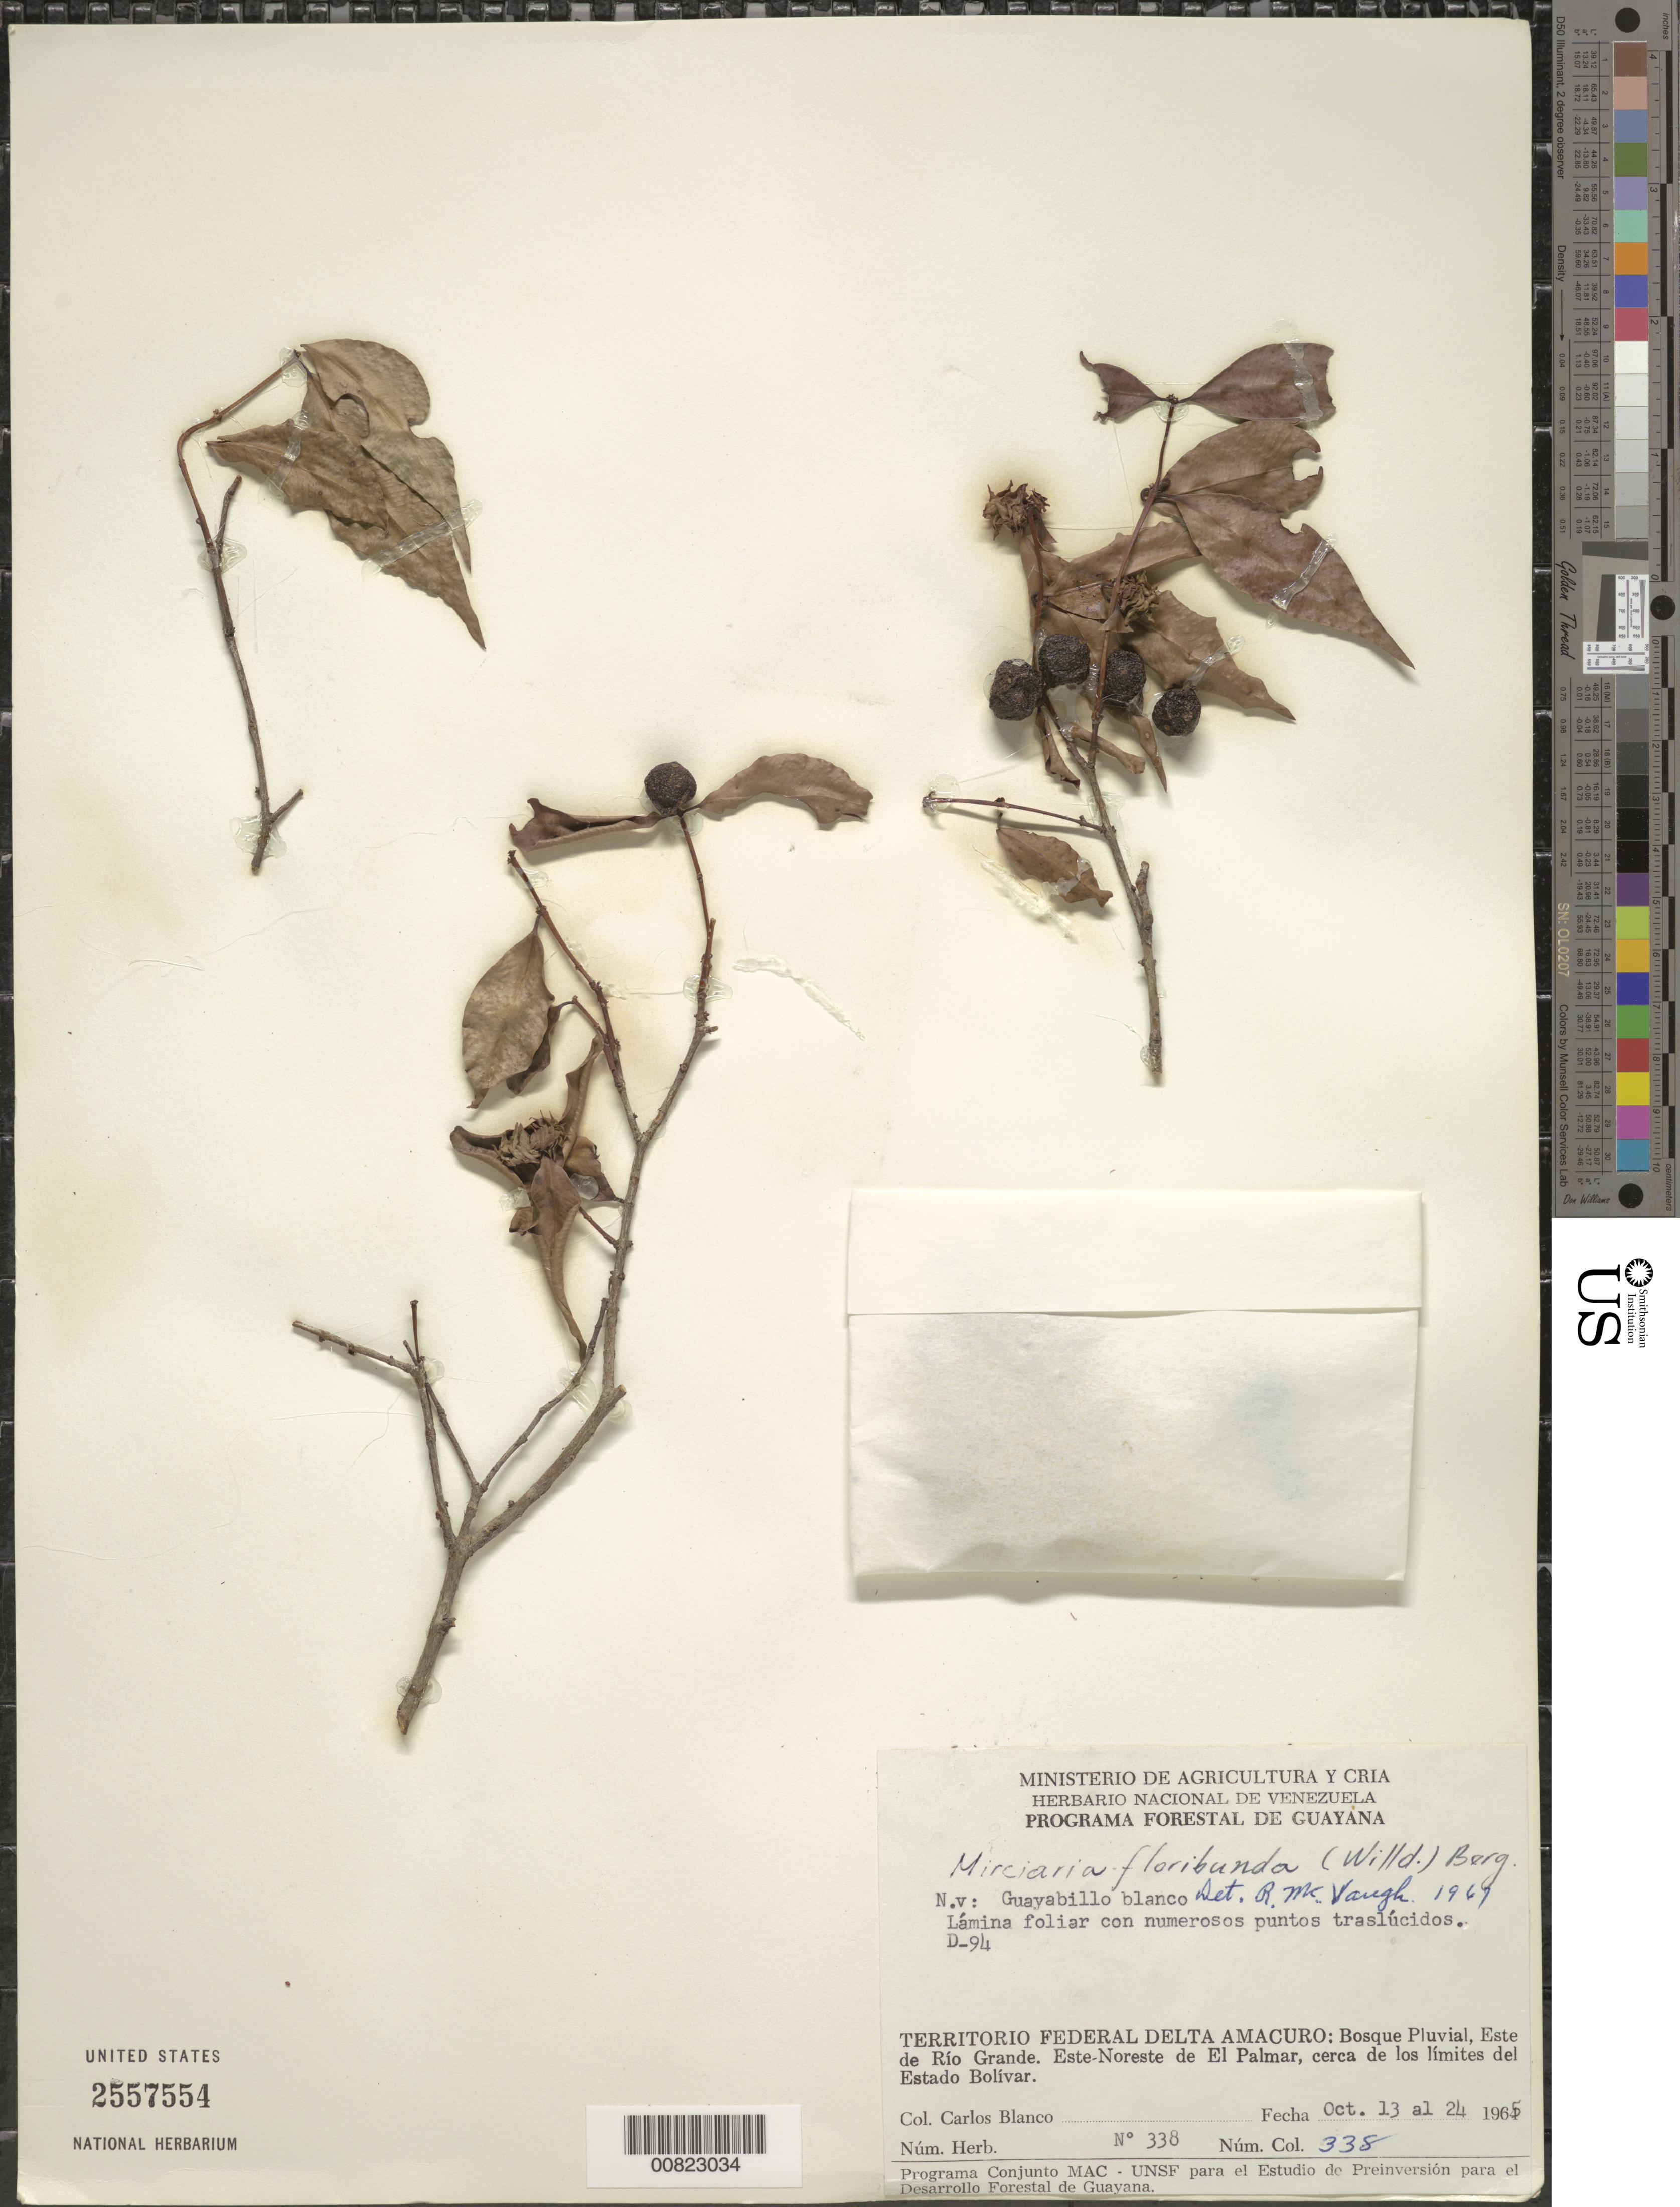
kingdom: Plantae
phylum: Tracheophyta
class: Magnoliopsida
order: Myrtales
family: Myrtaceae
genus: Myrciaria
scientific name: Myrciaria floribunda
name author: (H. West ex Willd.) O. Berg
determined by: McVaugh, R.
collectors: C. A. Blanco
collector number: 338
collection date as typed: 13-Oct-65 to 24-Oct-65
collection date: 1965-10-13/1965-10-24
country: Venezuela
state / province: Delta Amacuro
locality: Río Grande, Este de; Este-Noreste de El Palmar, cerca de los limites del Estado Bolívar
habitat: Rainforest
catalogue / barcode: US 2557554